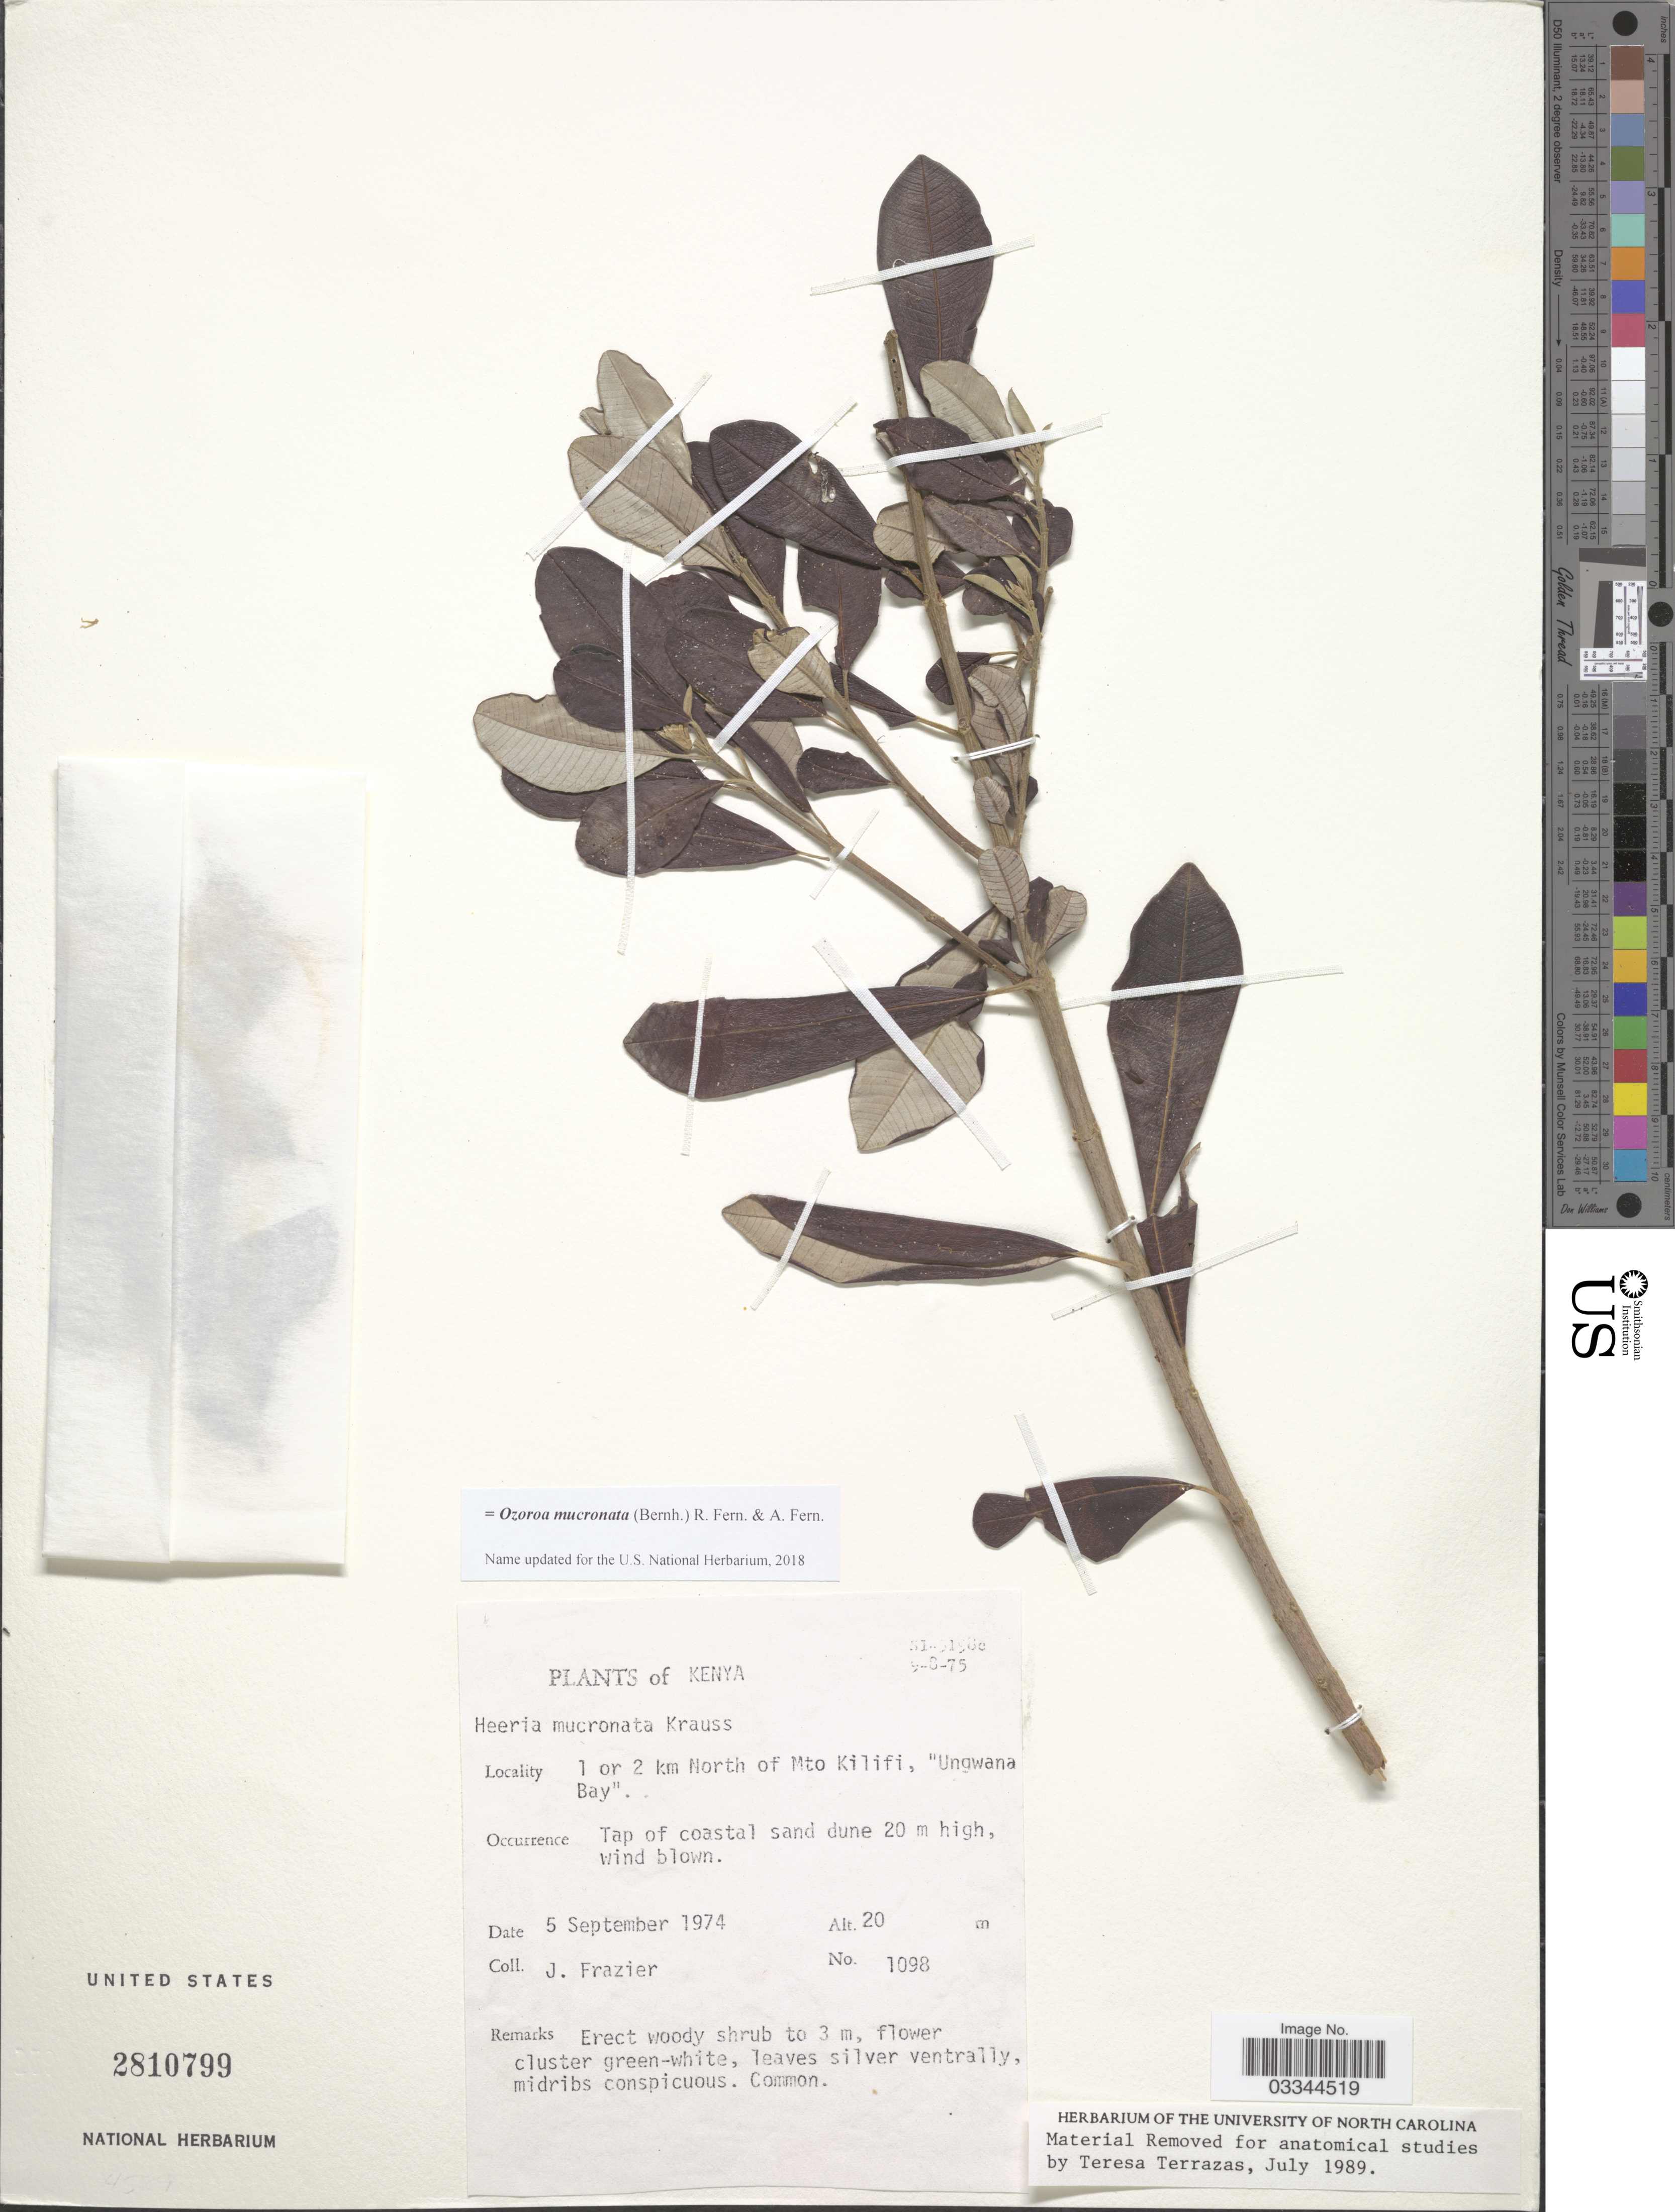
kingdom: Plantae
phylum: Tracheophyta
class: Magnoliopsida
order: Sapindales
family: Anacardiaceae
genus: Ozoroa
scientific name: Ozoroa mucronata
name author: (Bernh. ex Krauss) Rose & A. Fern.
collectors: J. Frazier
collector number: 1098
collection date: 1974-09-05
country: Kenya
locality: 1 or 2 km North of Mto Kilifi, "Ungwana Bay".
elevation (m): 20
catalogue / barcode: US 2810799